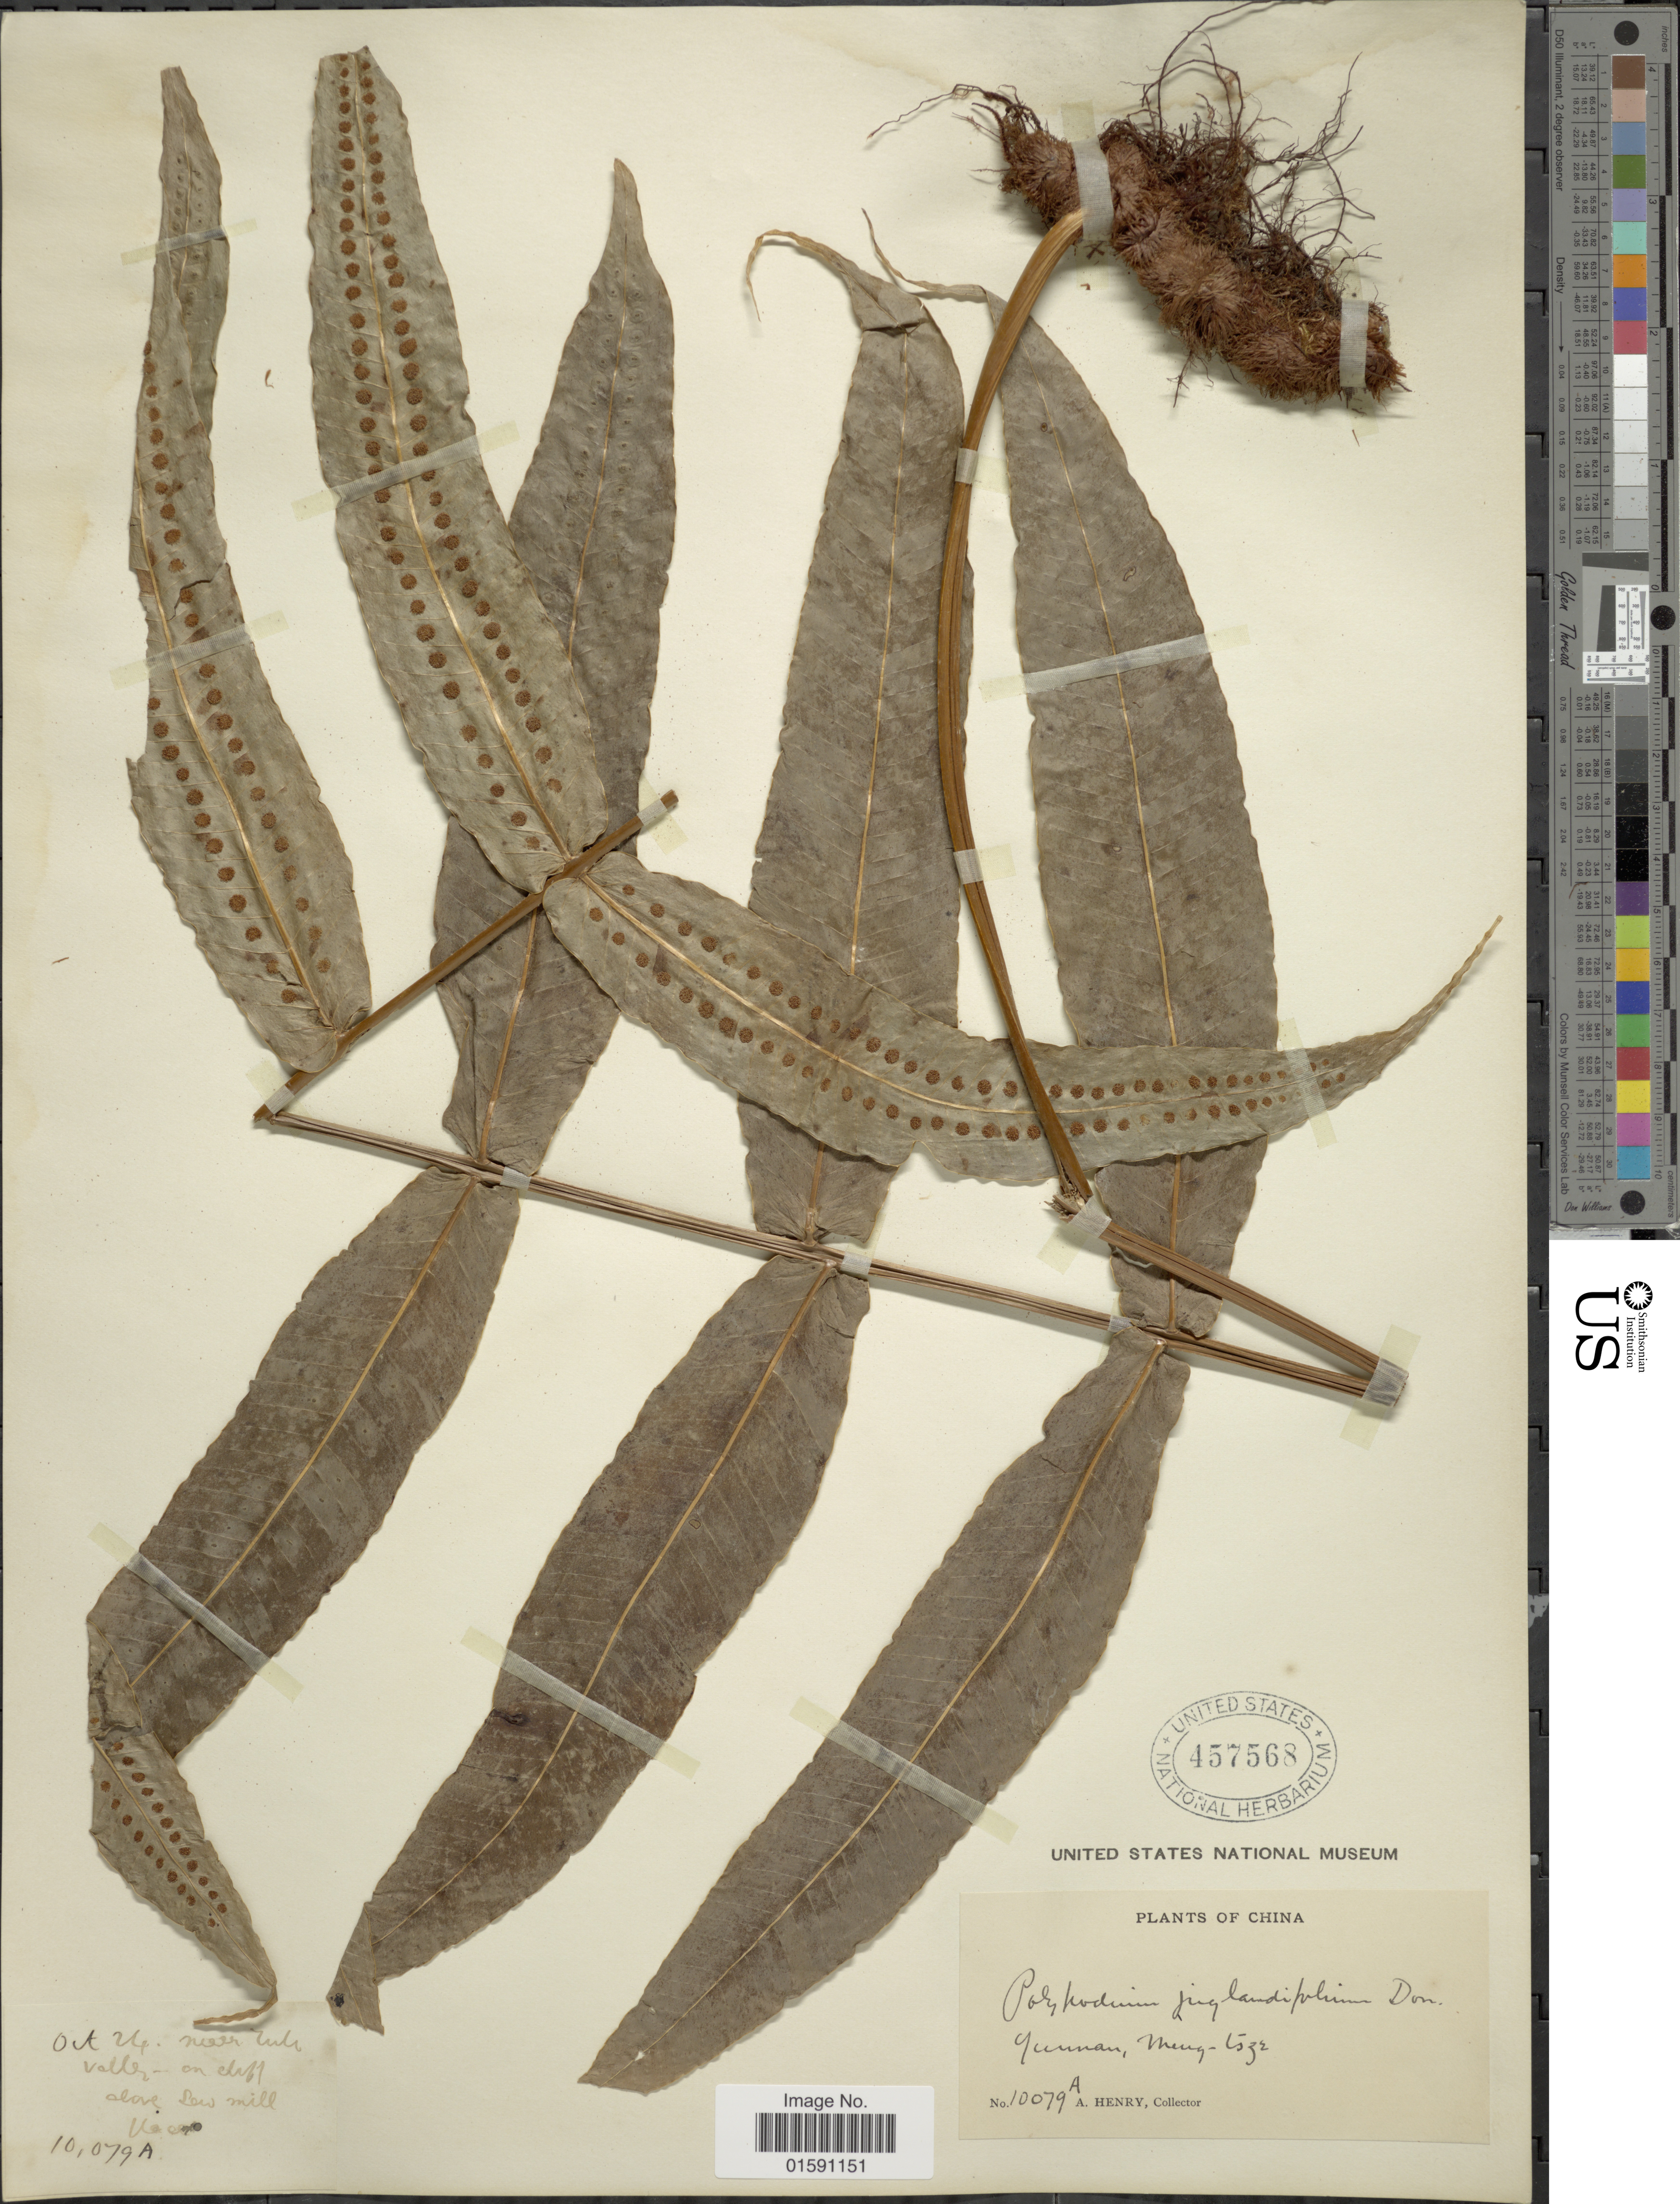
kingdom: Plantae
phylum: Tracheophyta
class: Polypodiopsida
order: Polypodiales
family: Polypodiaceae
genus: Arthromeris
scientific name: Arthromeris wallichiana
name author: (Spreng.) Ching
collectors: A. Henry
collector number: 10079 A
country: China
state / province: Yunnan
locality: Mengtze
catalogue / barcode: US 457568